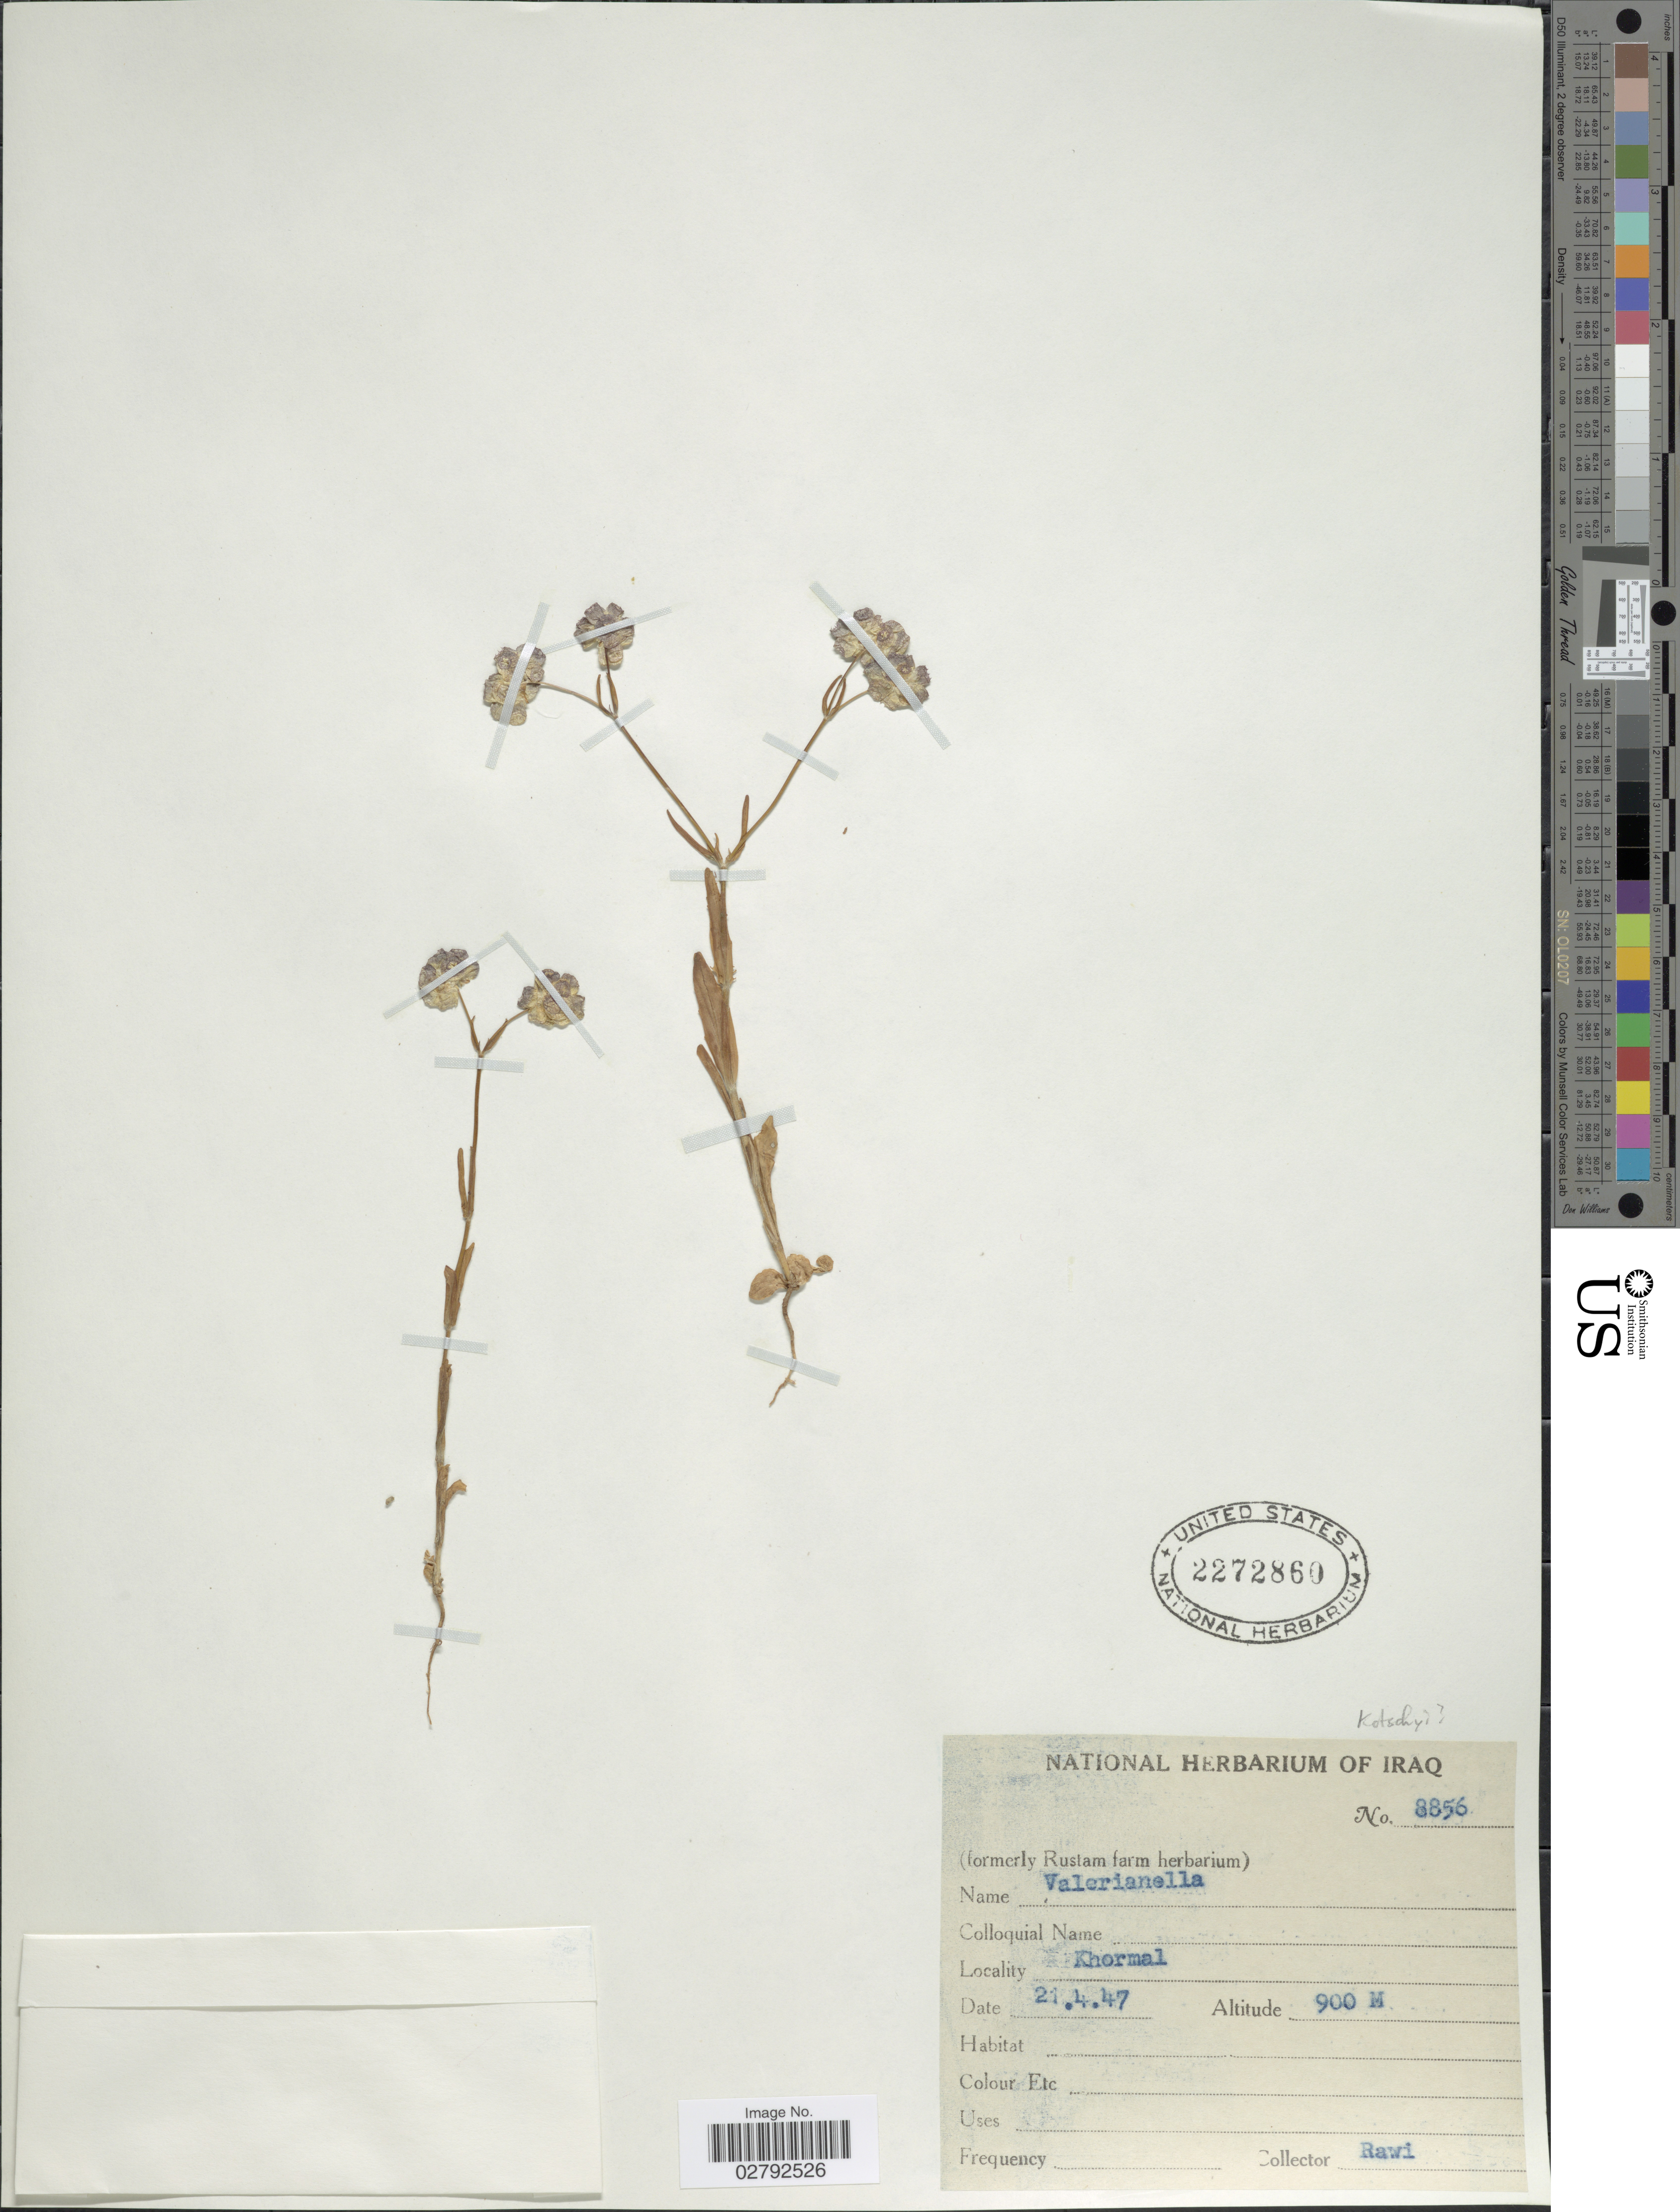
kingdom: Plantae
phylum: Tracheophyta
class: Magnoliopsida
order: Dipsacales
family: Caprifoliaceae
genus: Valerianella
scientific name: Valerianella kotschyi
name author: Boiss.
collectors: -. Rawi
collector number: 8856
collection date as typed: Transcribed d/m/y: 21/4/47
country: Iraq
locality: Khormal.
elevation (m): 900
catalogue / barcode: US 2272860